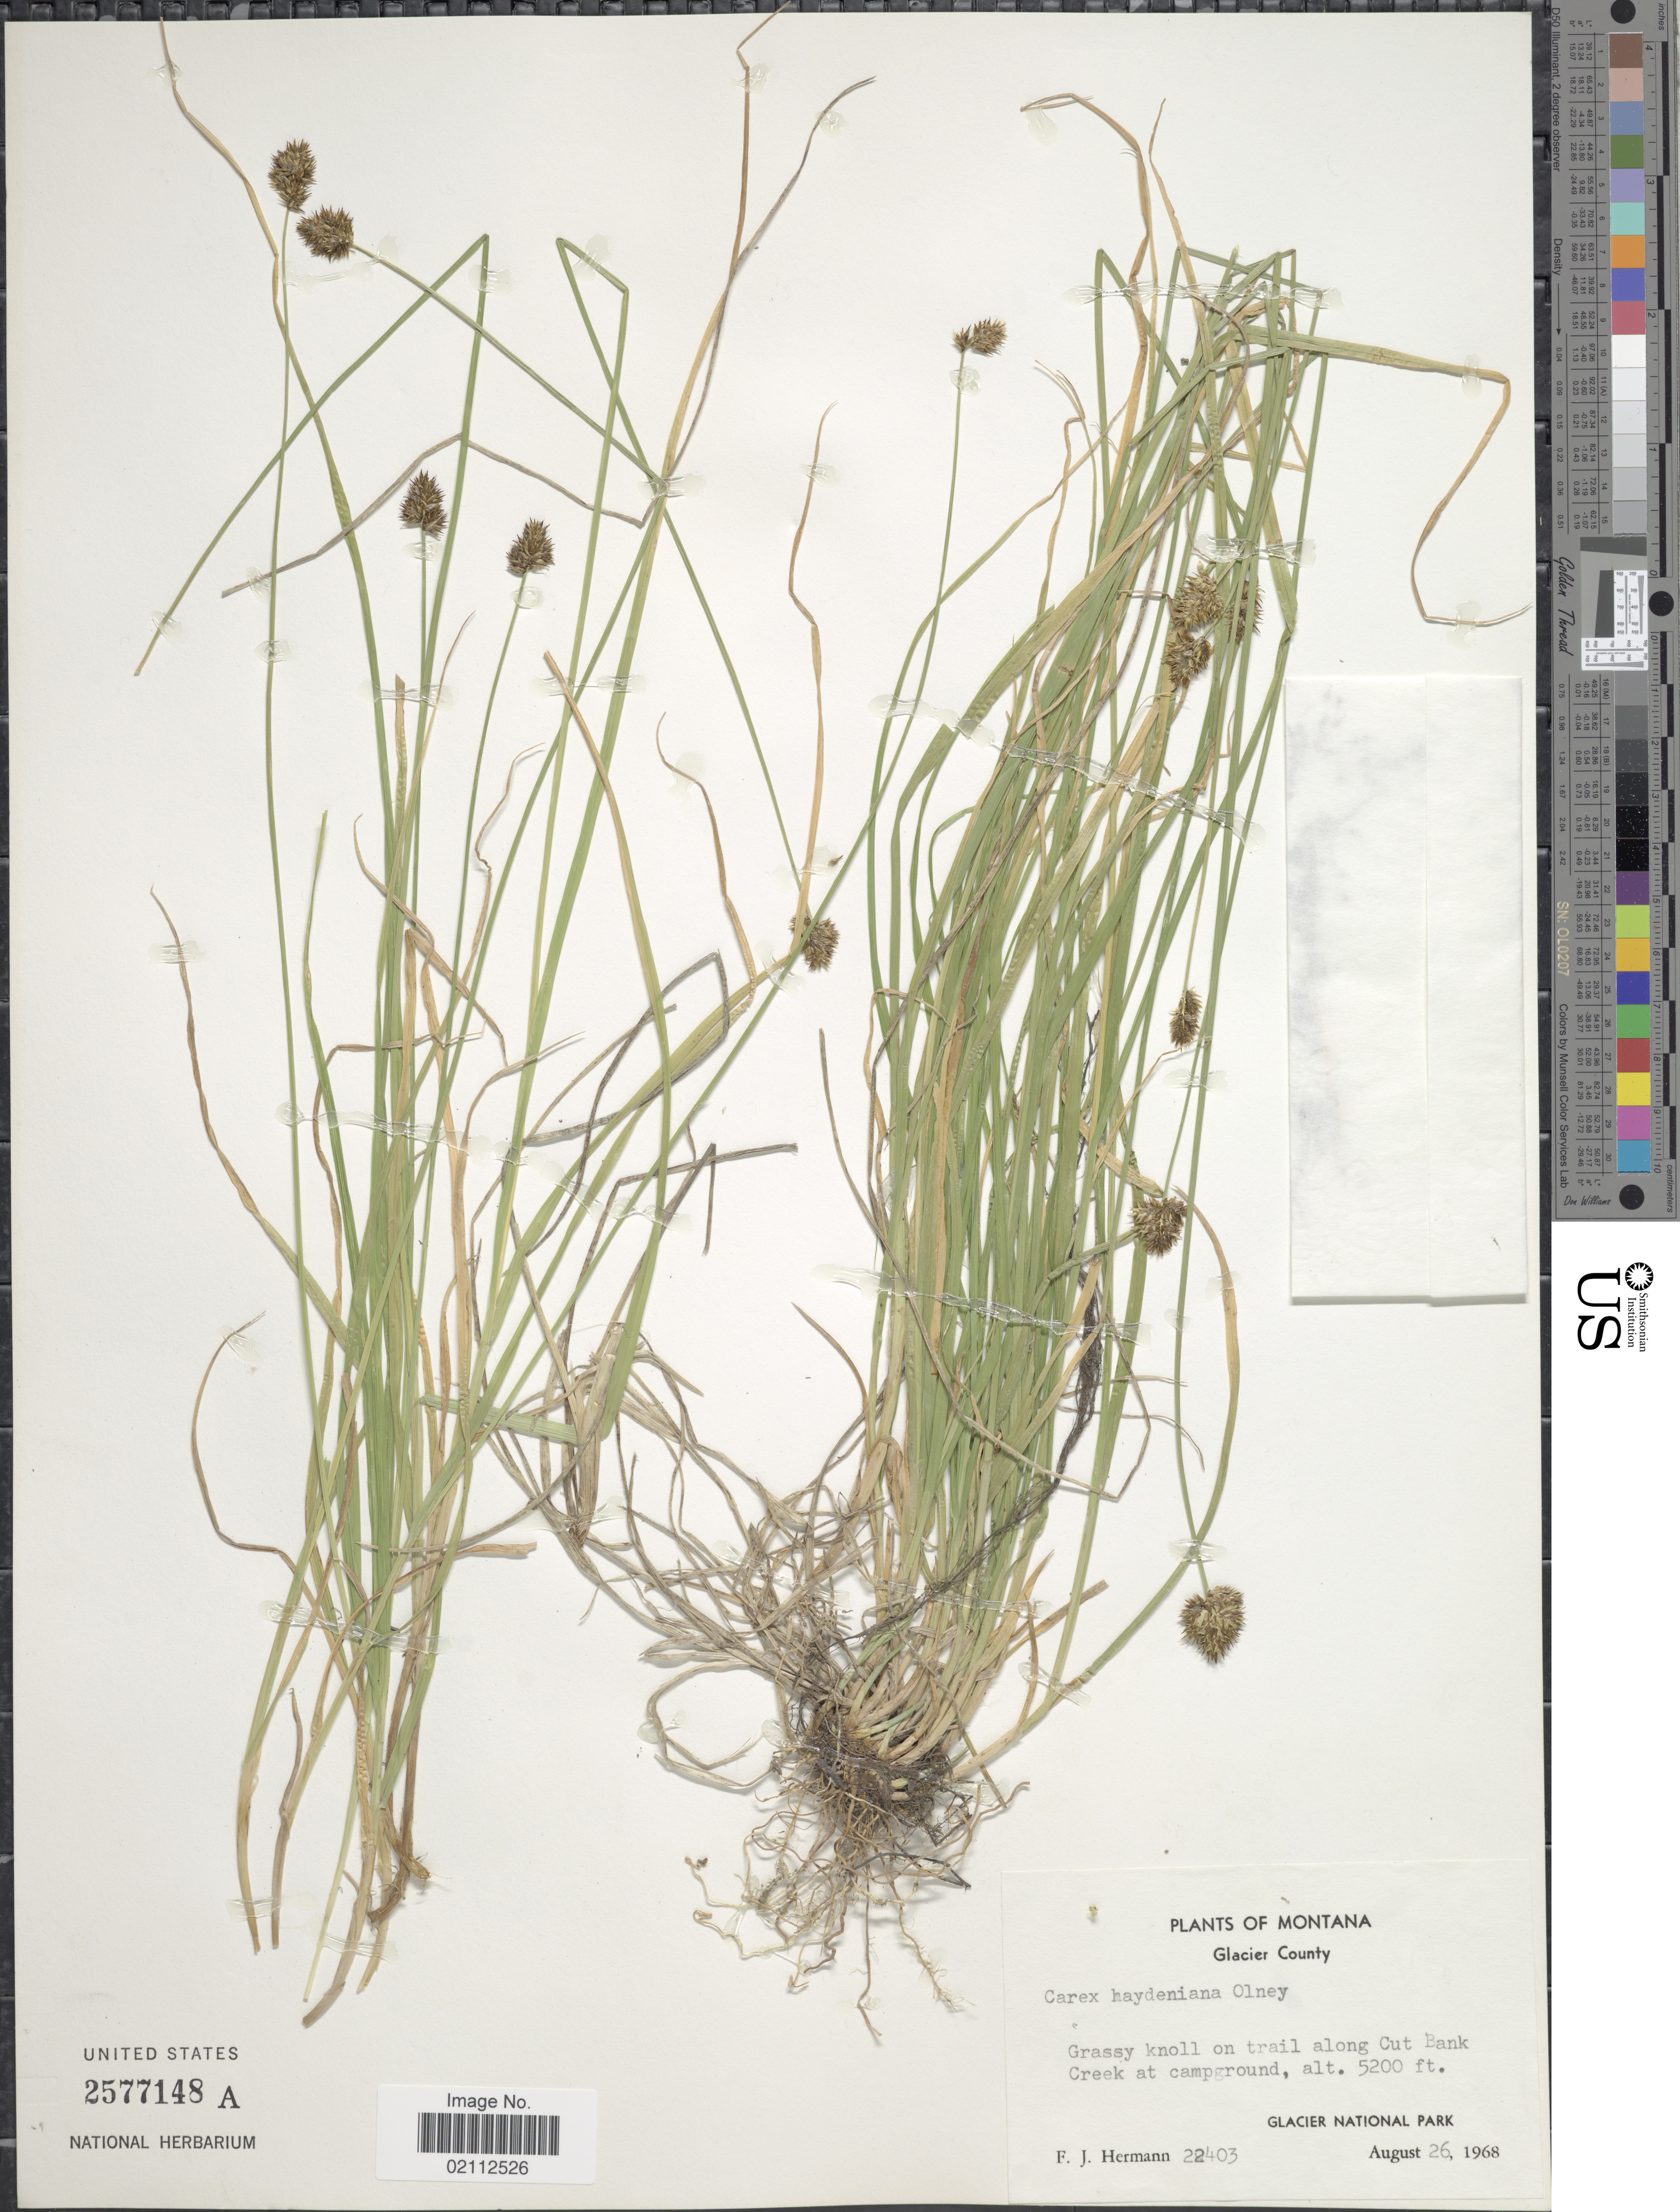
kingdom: Plantae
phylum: Tracheophyta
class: Liliopsida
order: Poales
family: Cyperaceae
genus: Carex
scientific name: Carex haydeniana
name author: Olney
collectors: F. J. Hermann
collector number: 22403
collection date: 1968-08-26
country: United States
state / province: Montana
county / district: Glacier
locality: grassy knoll on trail along Cut Bank Creek at campground, Glacier National Park.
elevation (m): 1585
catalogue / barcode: US 2577148A